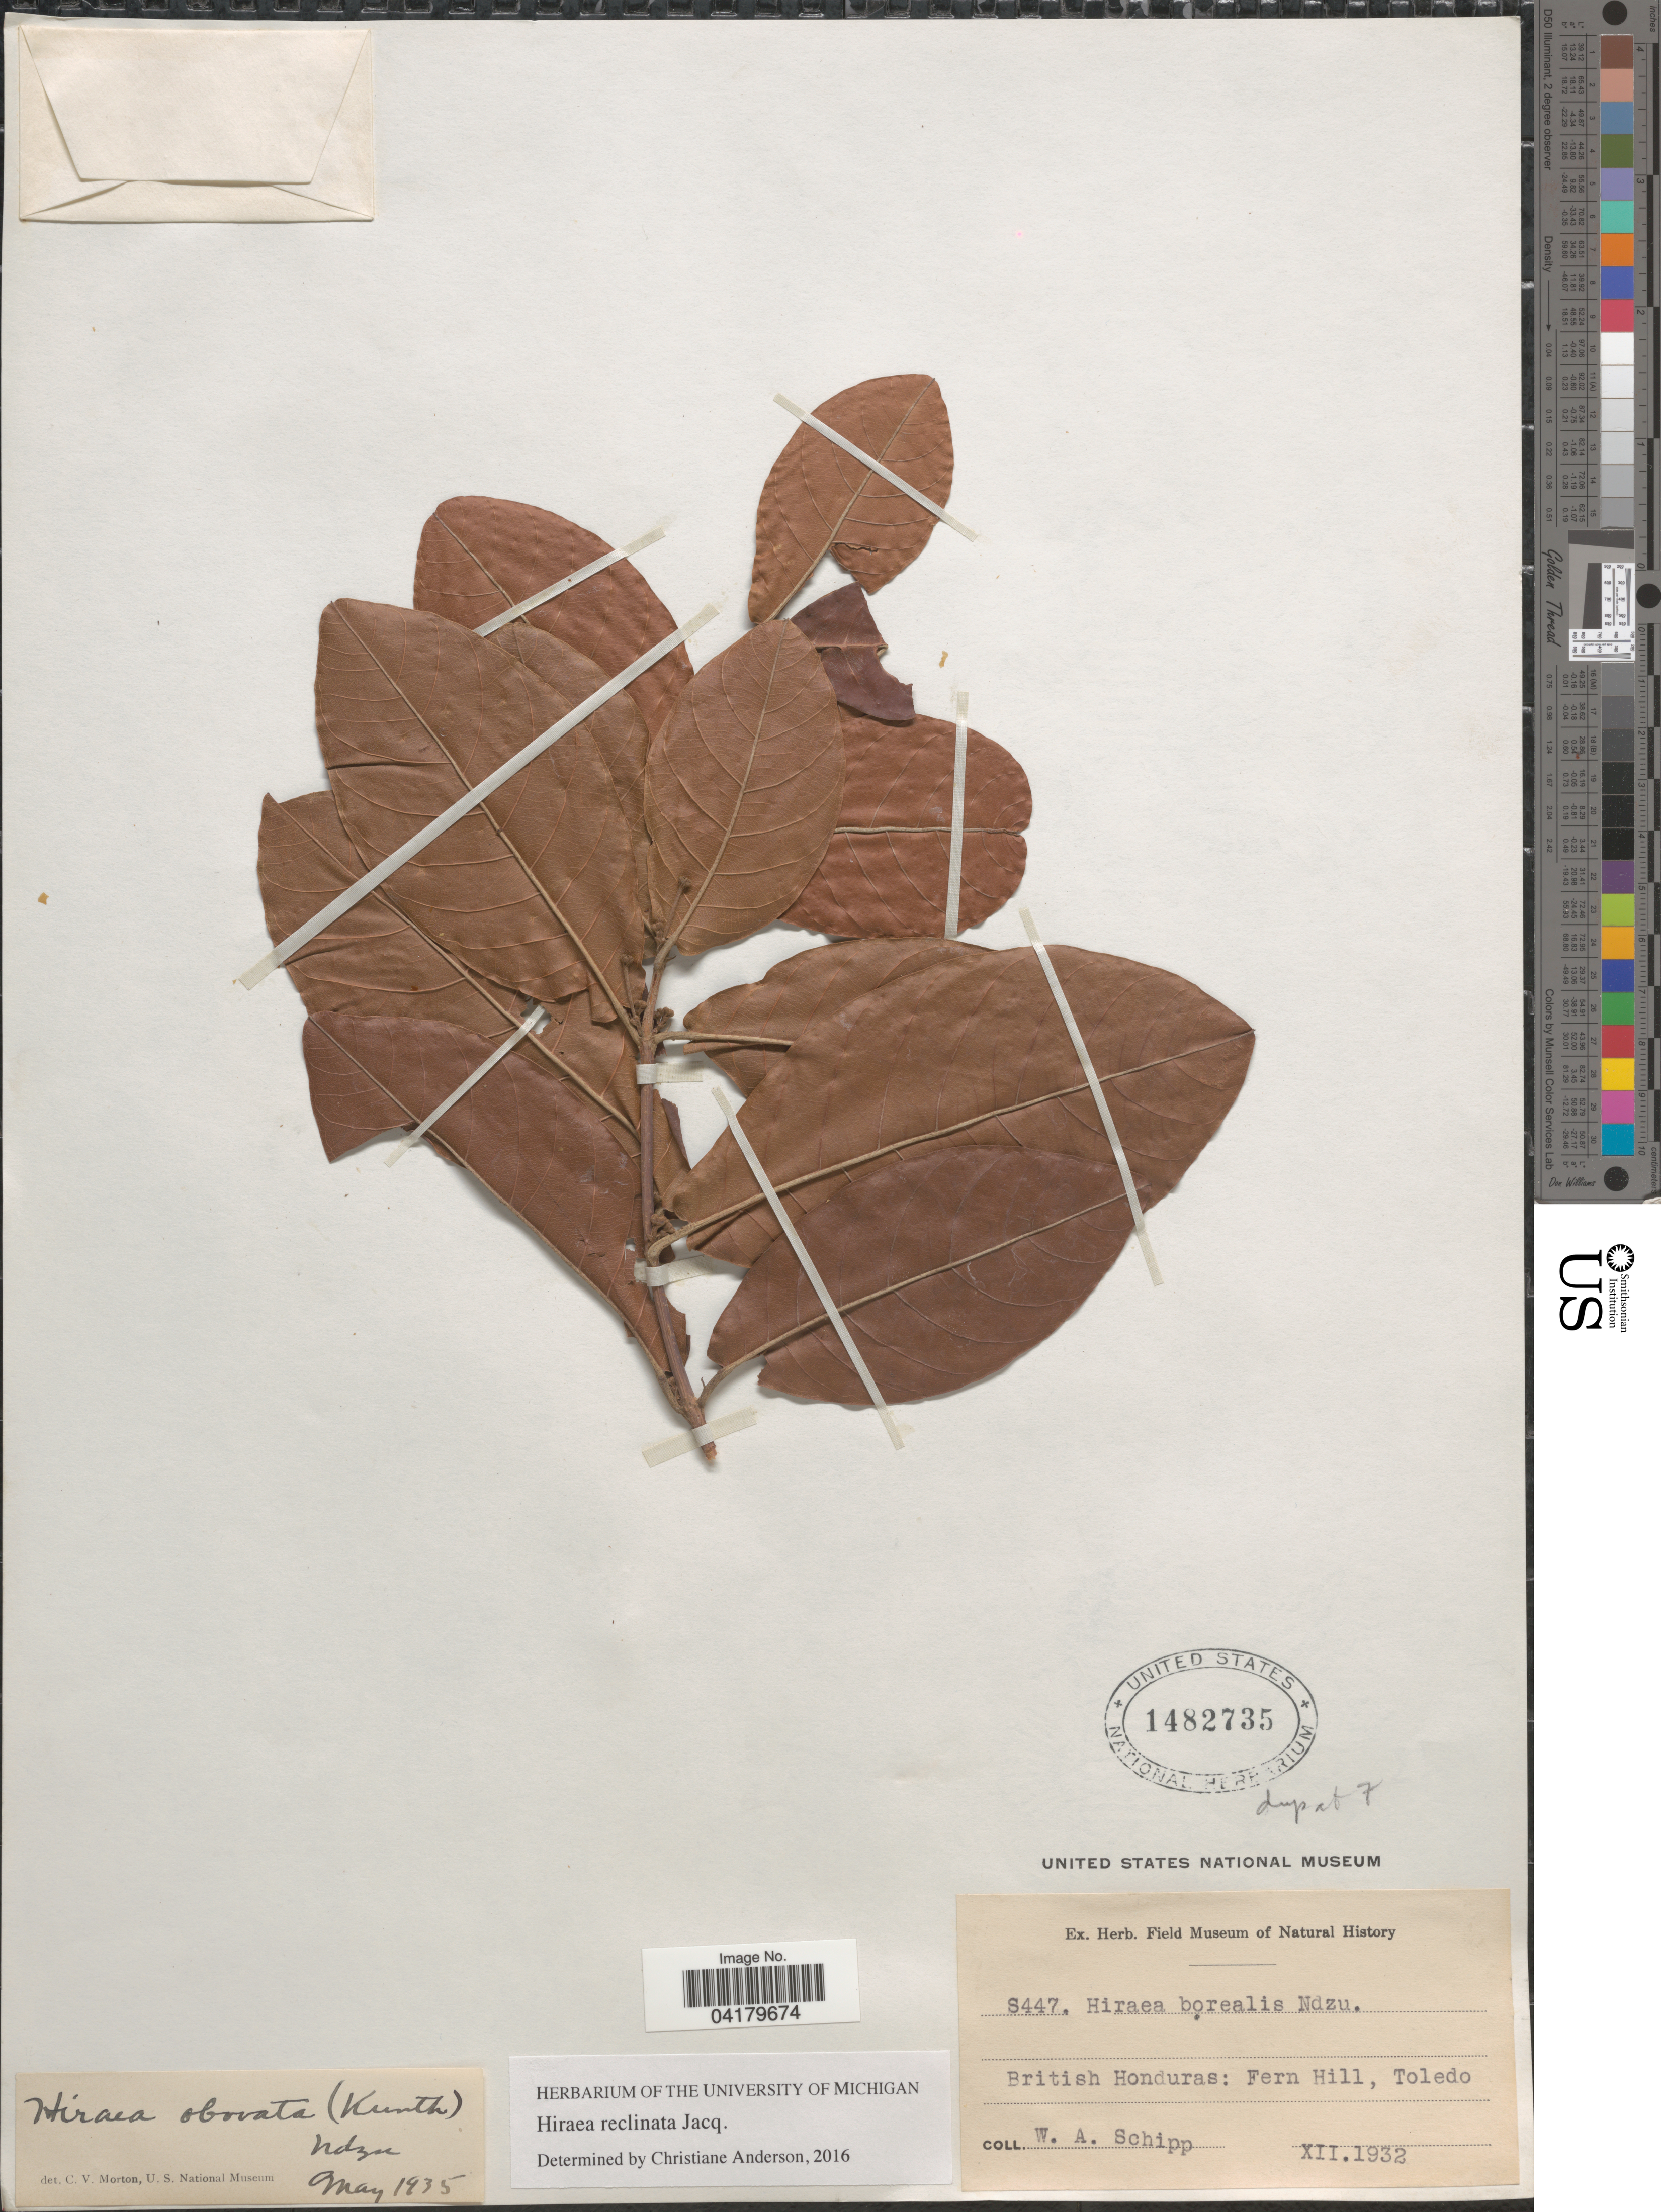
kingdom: Plantae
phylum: Tracheophyta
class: Magnoliopsida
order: Malpighiales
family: Malpighiaceae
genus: Hiraea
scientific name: Hiraea reclinata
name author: Jacq.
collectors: W. Schipp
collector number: S447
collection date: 1932-12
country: Belize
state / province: Toledo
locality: British Honduras: Fern Hill.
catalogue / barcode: US 1482735